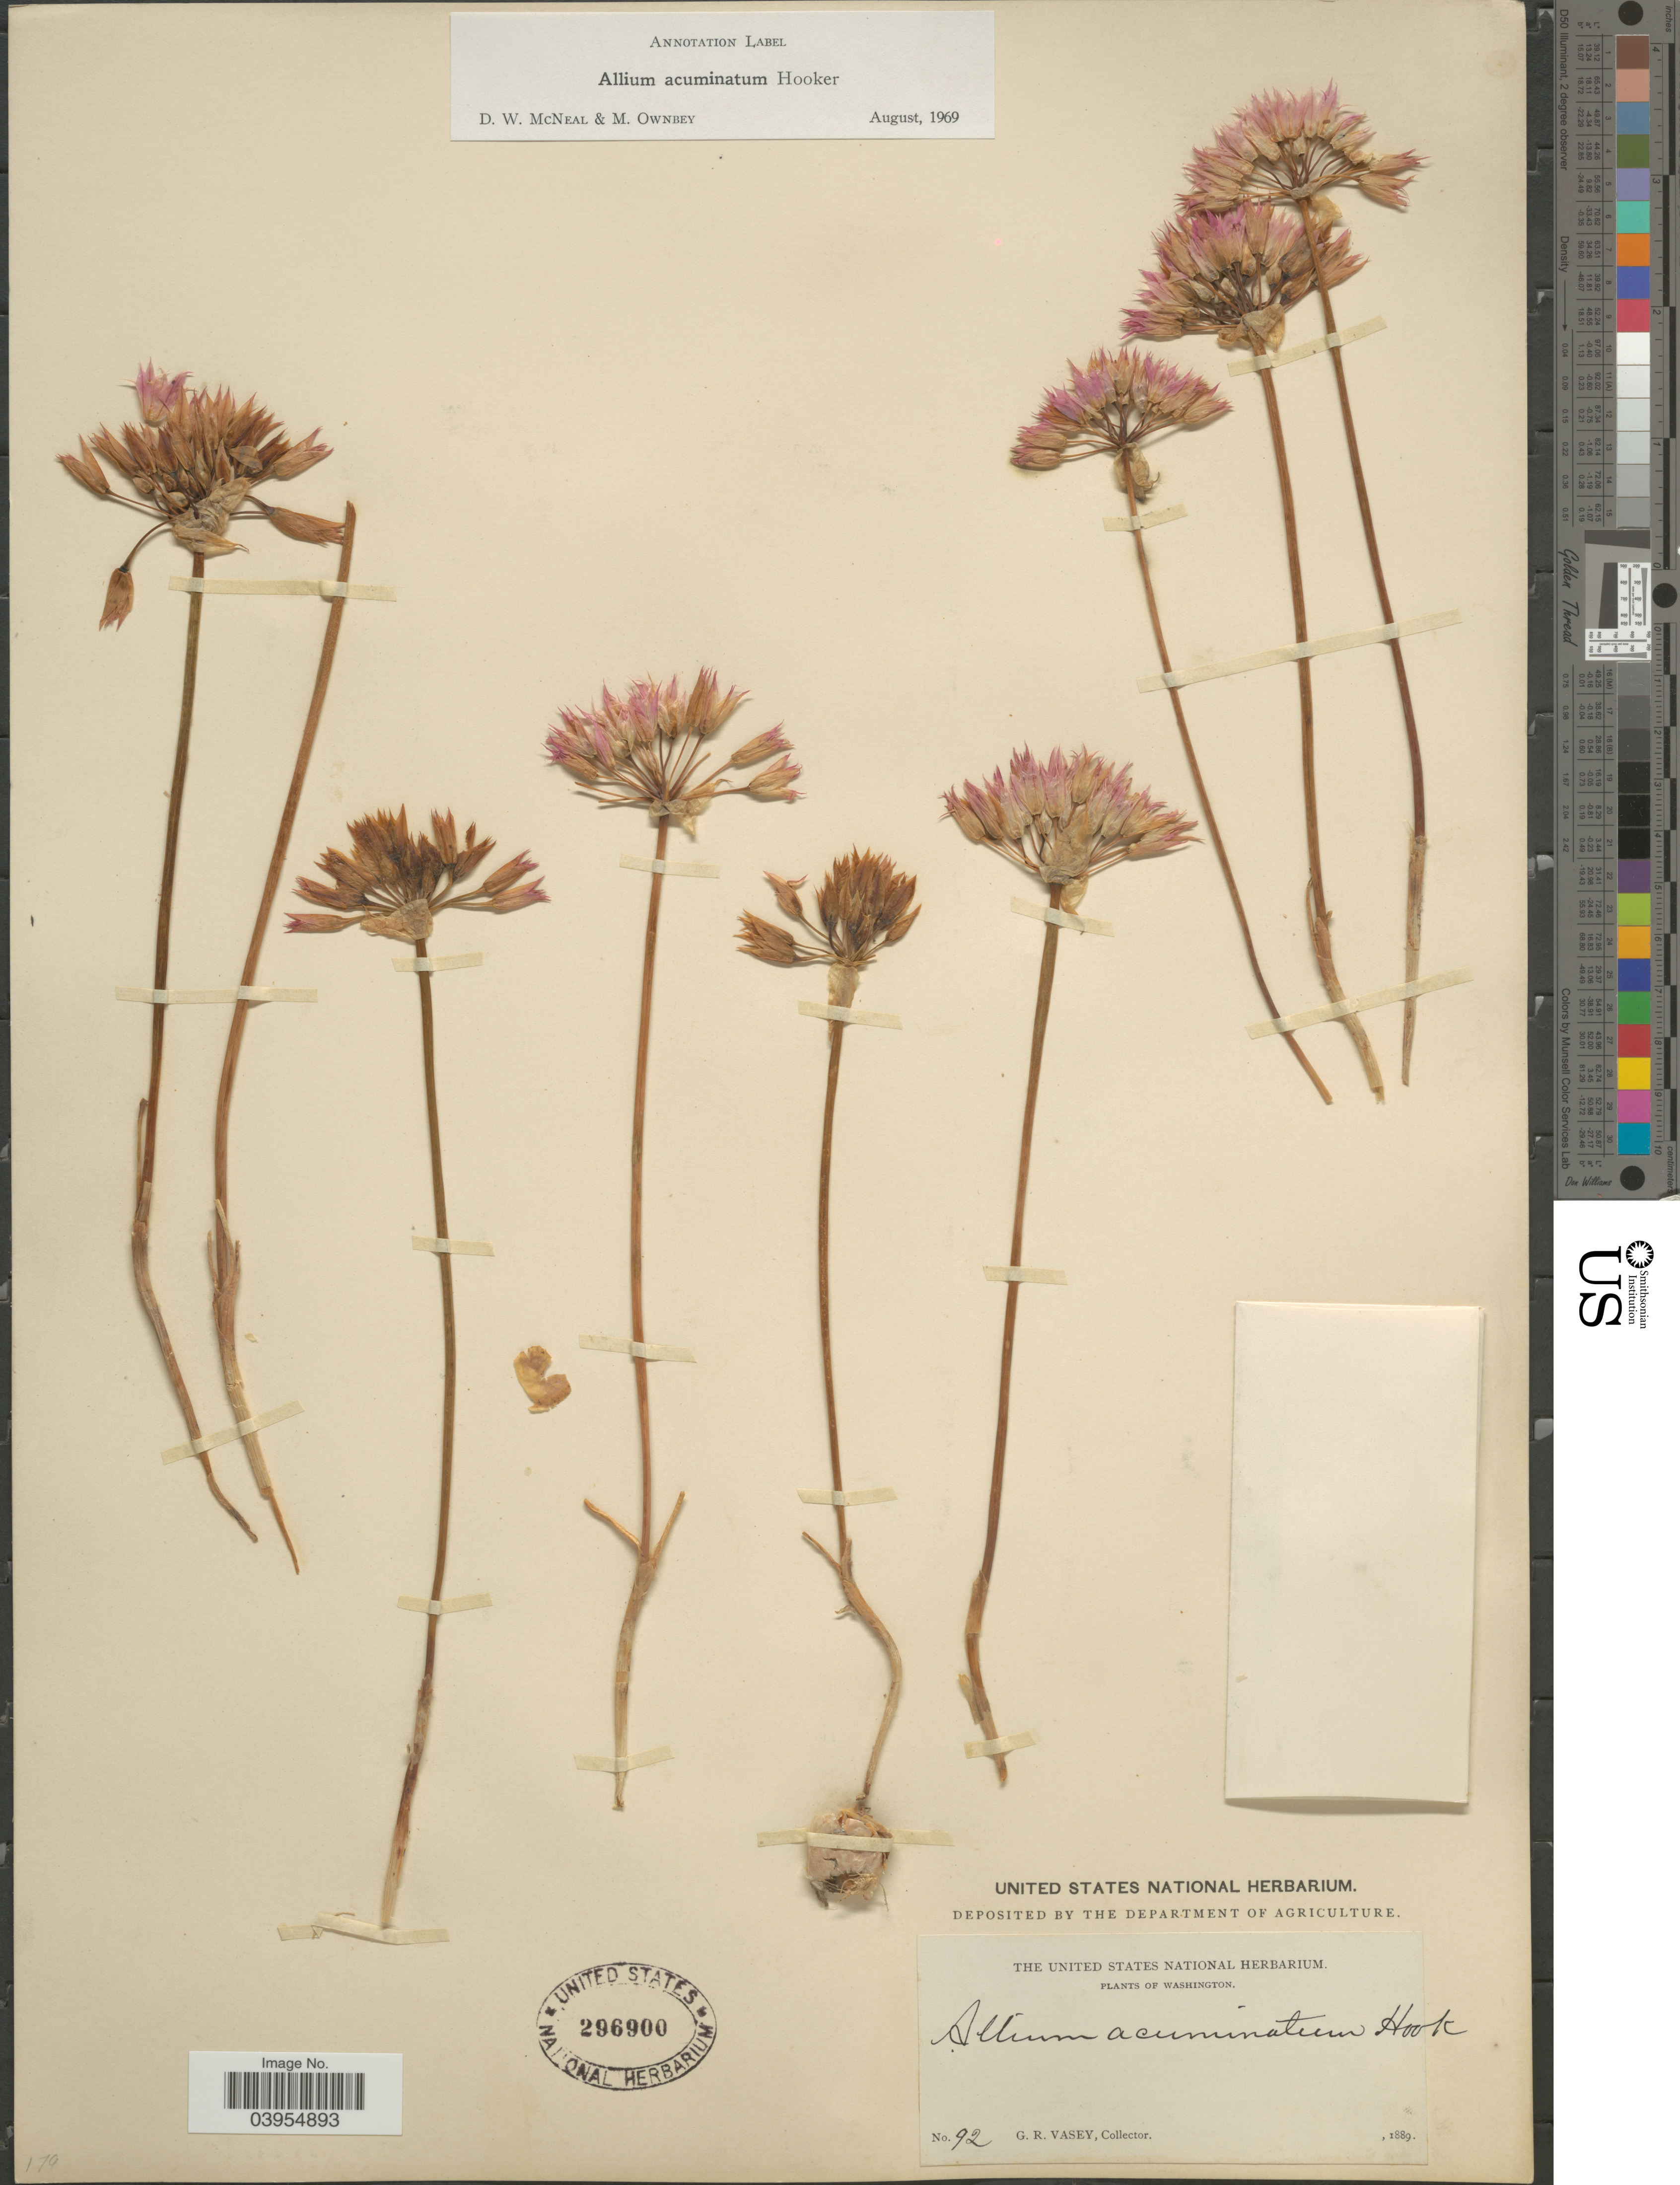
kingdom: Plantae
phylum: Tracheophyta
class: Liliopsida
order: Asparagales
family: Amaryllidaceae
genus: Allium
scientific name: Allium acuminatum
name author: Hook.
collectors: G. R. Vasey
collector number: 92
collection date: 1889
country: United States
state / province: Washington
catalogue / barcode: US 296900